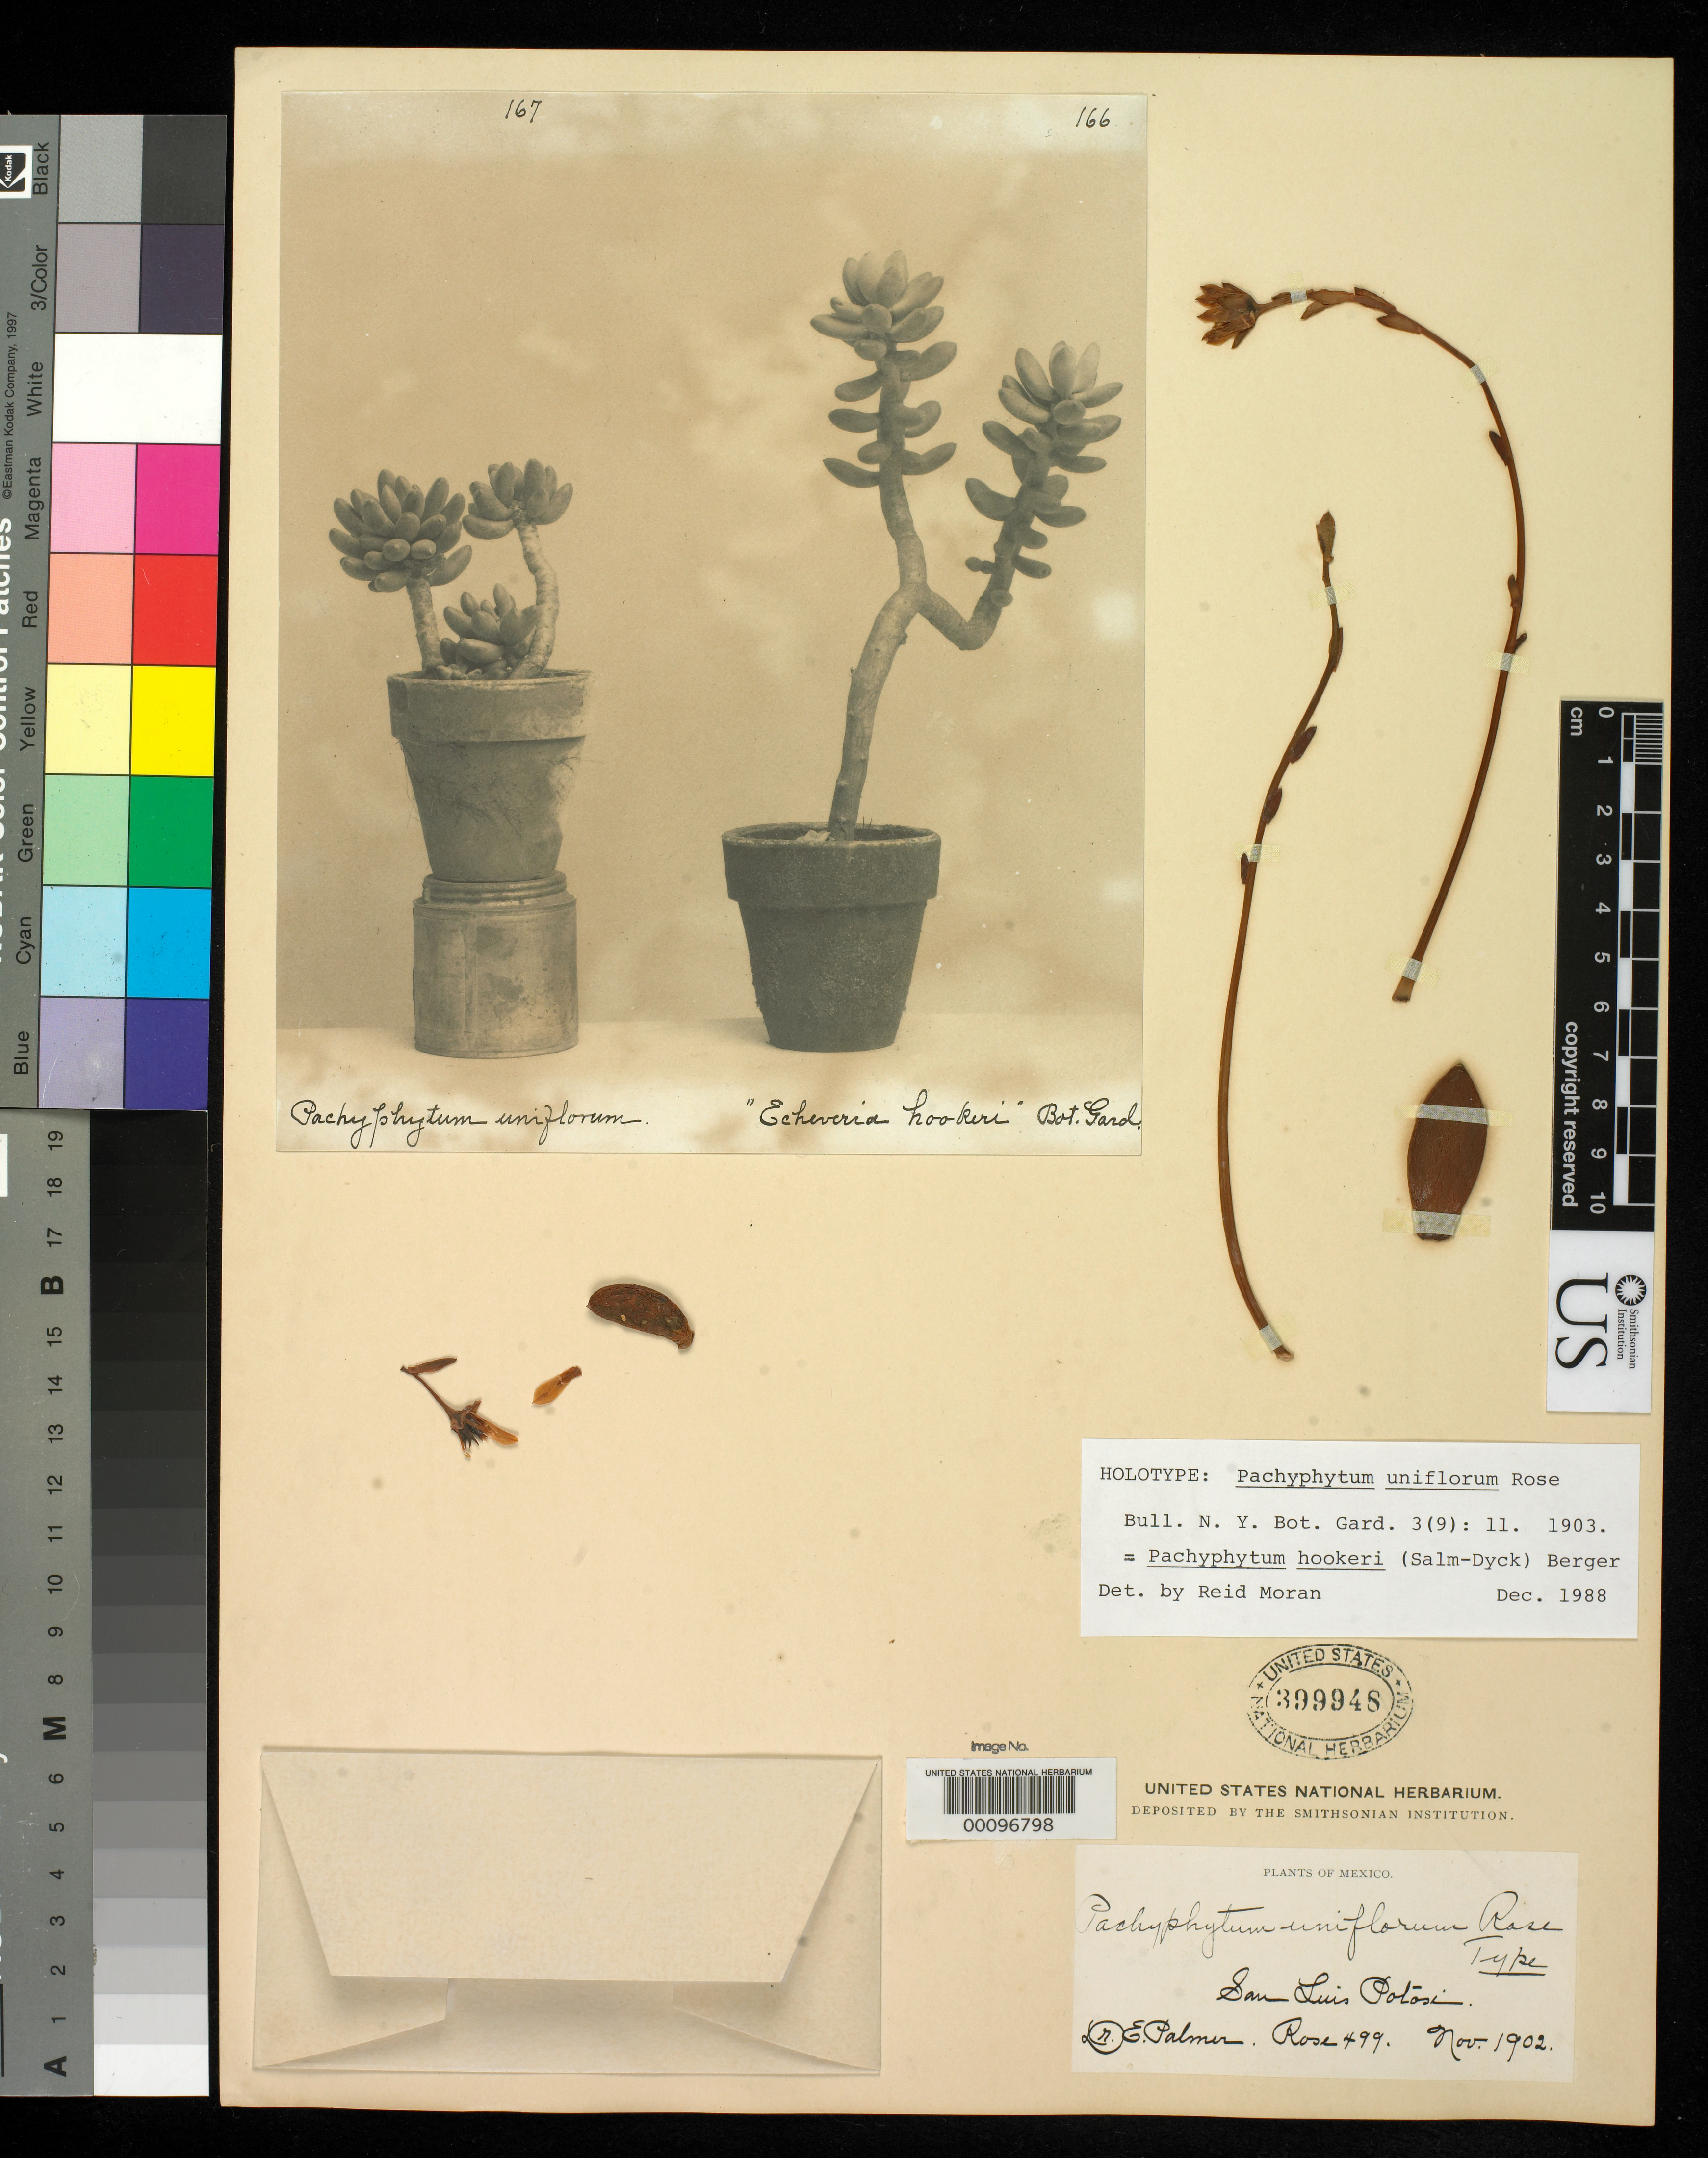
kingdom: Plantae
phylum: Tracheophyta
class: Magnoliopsida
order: Saxifragales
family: Crassulaceae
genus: Pachyphytum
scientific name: Pachyphytum uniflorum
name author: Rose in Britton & Rose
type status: Holotype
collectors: E. Palmer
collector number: Rose 499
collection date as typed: Nov 1902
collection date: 1902-11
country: Mexico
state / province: San Luis Potosi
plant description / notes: Apparently described from cultivated material. According to protologue, purchased on streets of San Luis Potosi by Palmer in 1902.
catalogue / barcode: US 399948